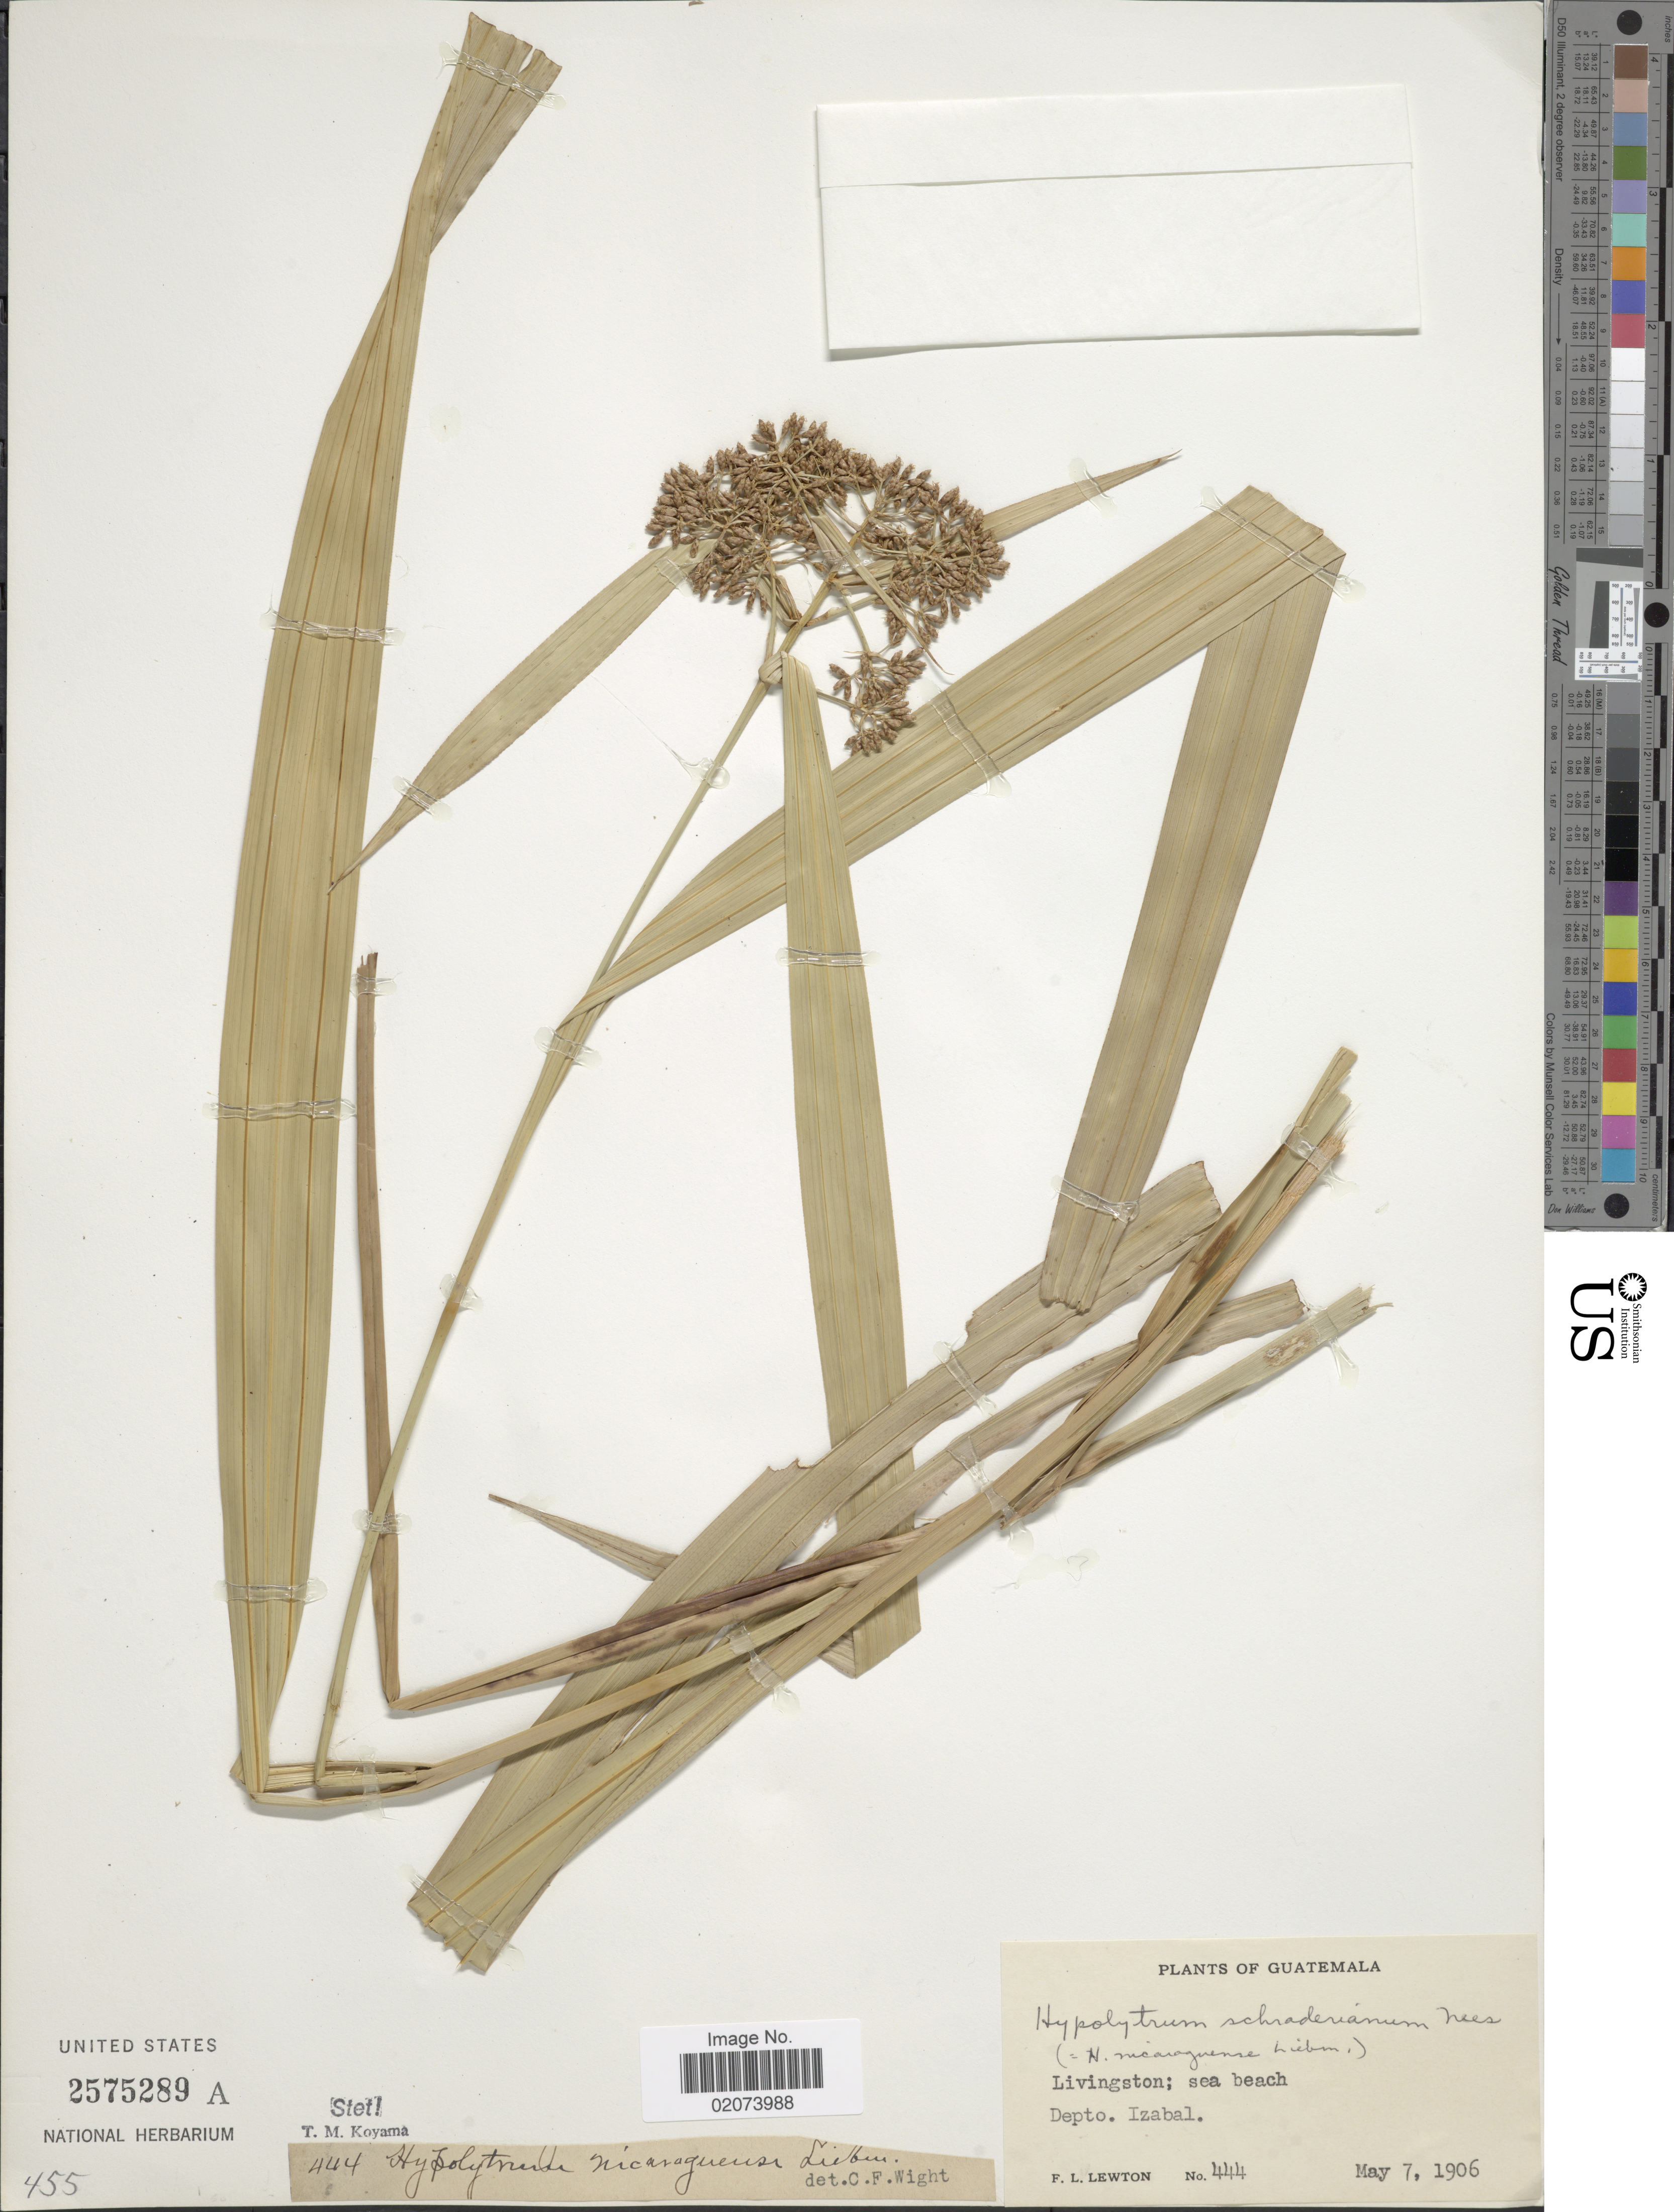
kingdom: Plantae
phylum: Tracheophyta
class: Liliopsida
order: Poales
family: Cyperaceae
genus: Hypolytrum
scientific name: Hypolytrum longifolium subsp. nicaraguense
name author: (Liebm.) T. Koyama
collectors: F. L. Lewton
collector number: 444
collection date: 1906-05-07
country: Guatemala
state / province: Izabal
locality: Livingston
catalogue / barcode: US 2575289A